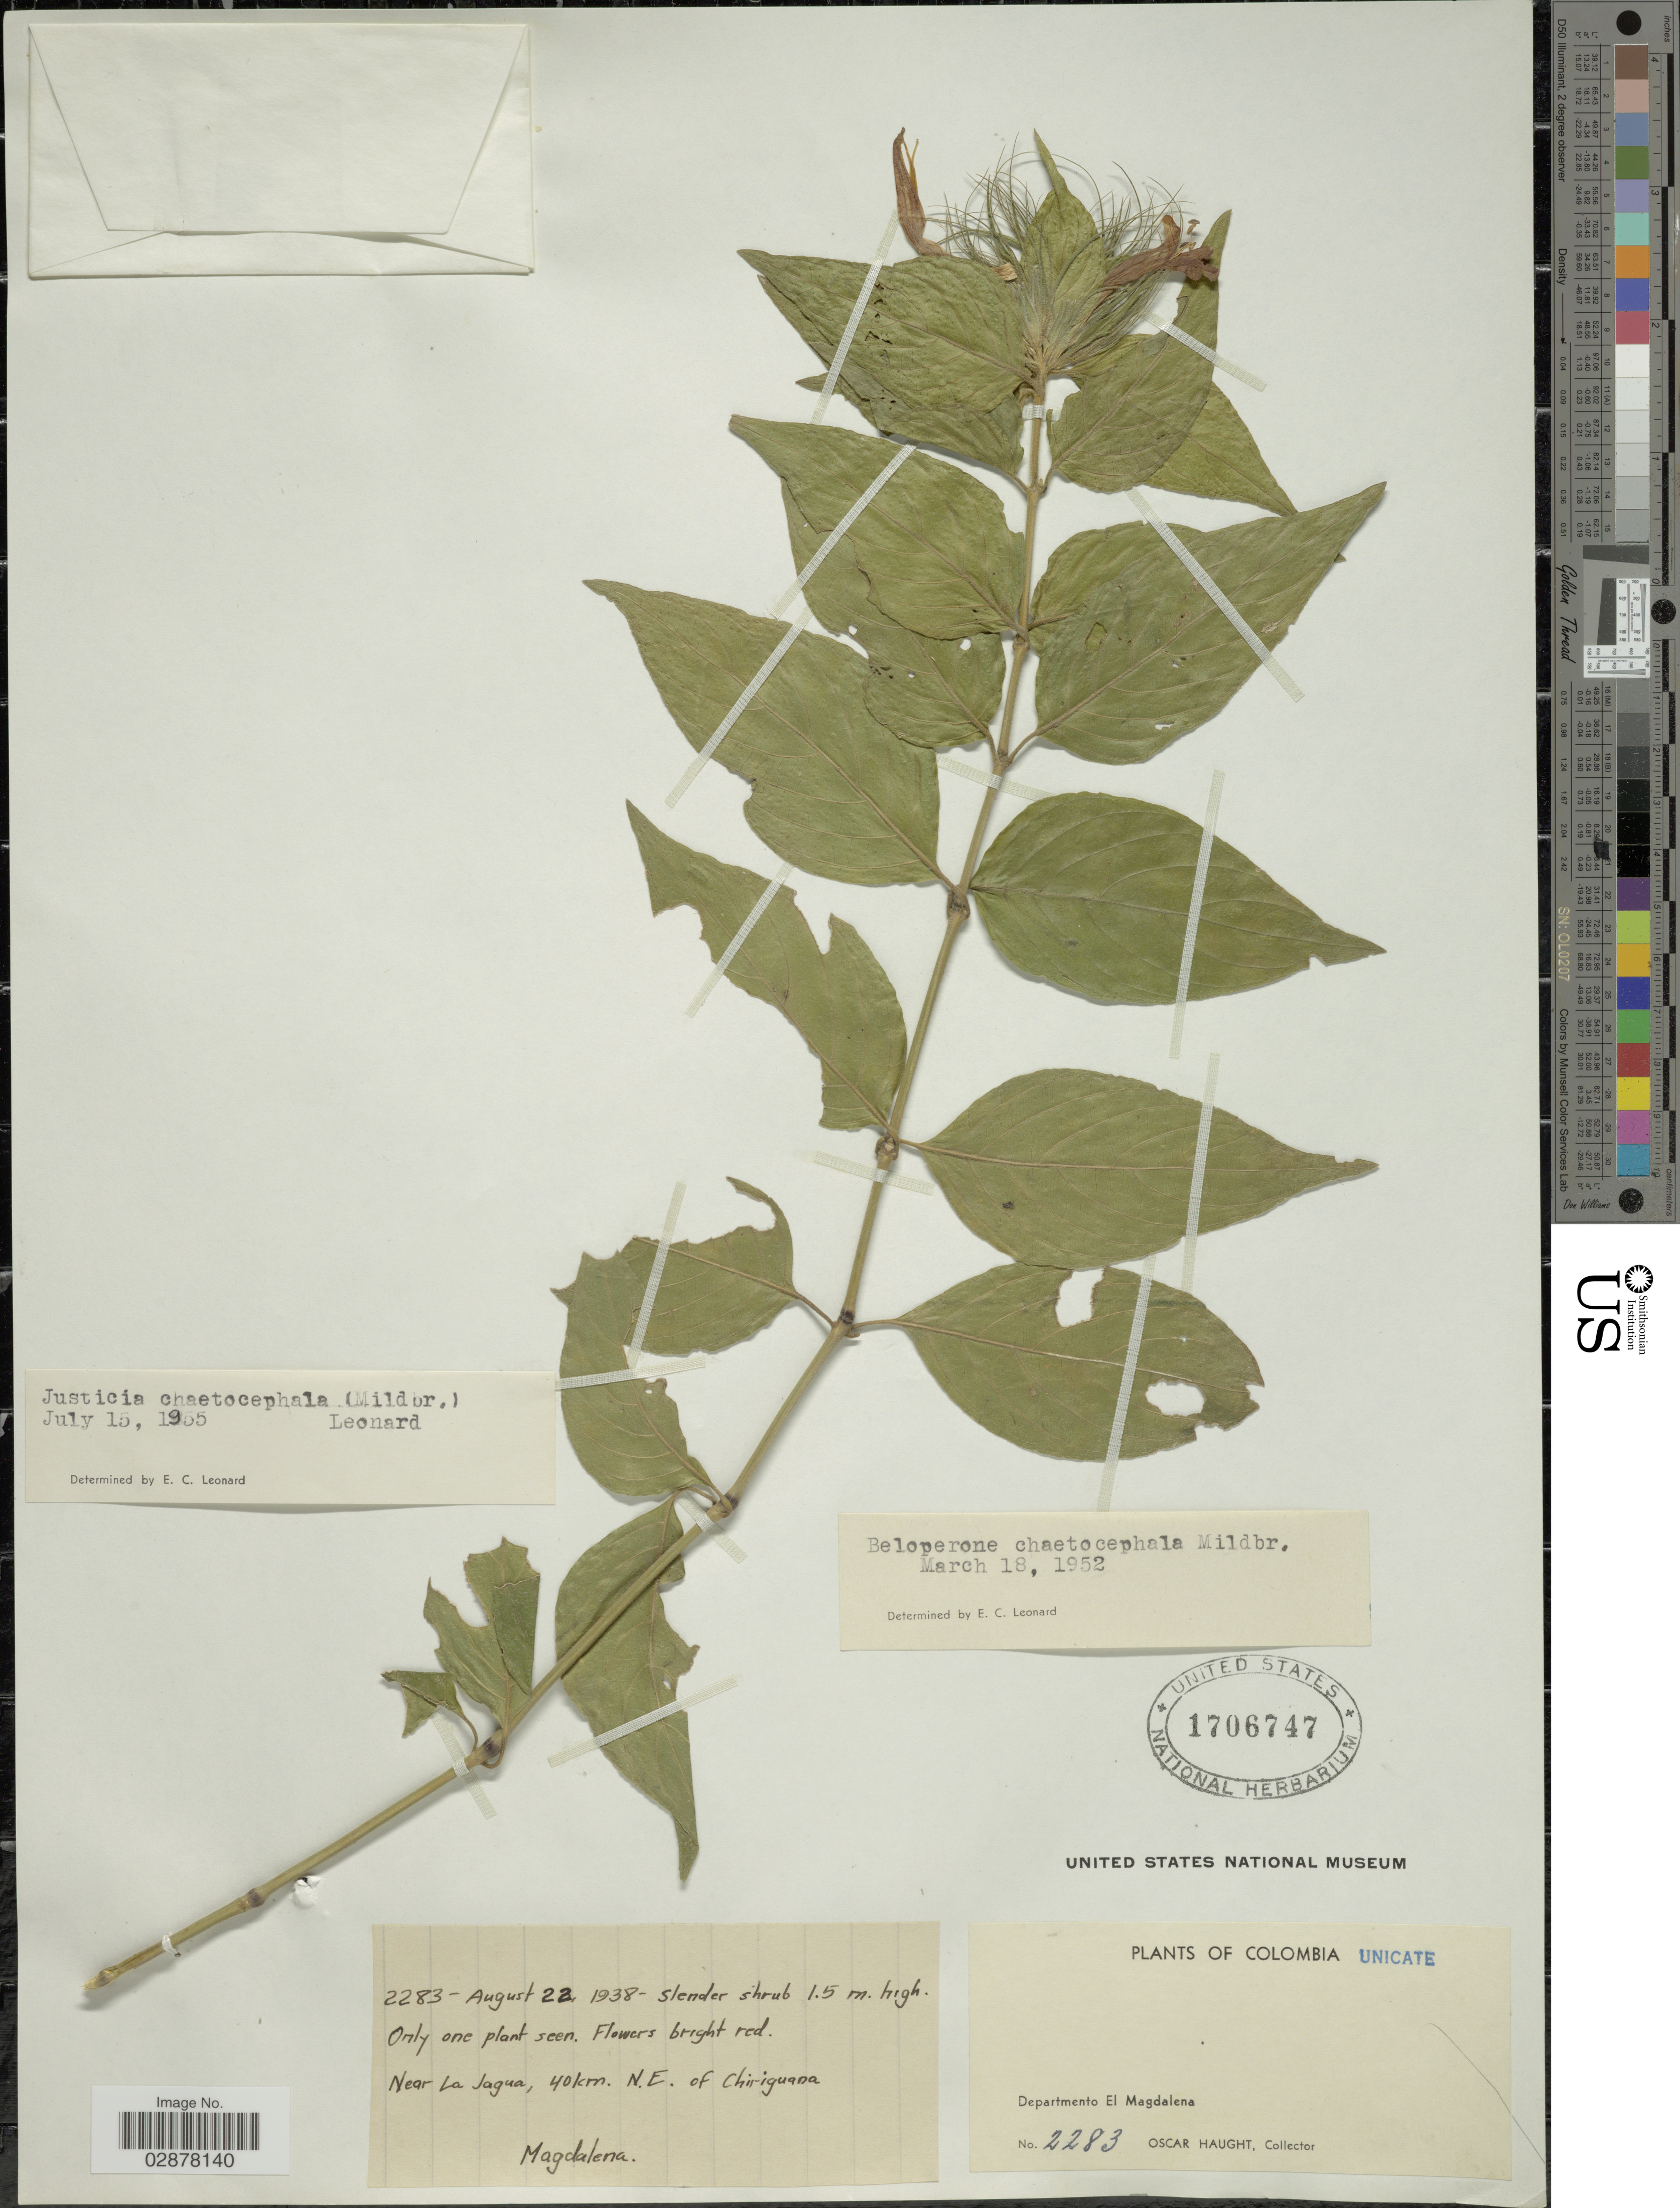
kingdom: Plantae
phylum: Tracheophyta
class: Magnoliopsida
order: Lamiales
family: Acanthaceae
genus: Justicia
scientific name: Justicia chaetocephala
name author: (Mildbr.) Leonard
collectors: O. Haught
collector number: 2283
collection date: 1938-08-22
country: Colombia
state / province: Magdalena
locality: Near La Jagua, 40 km. N.E. of Chiriguara, Departmento El Magdalena.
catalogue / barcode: US 1706747